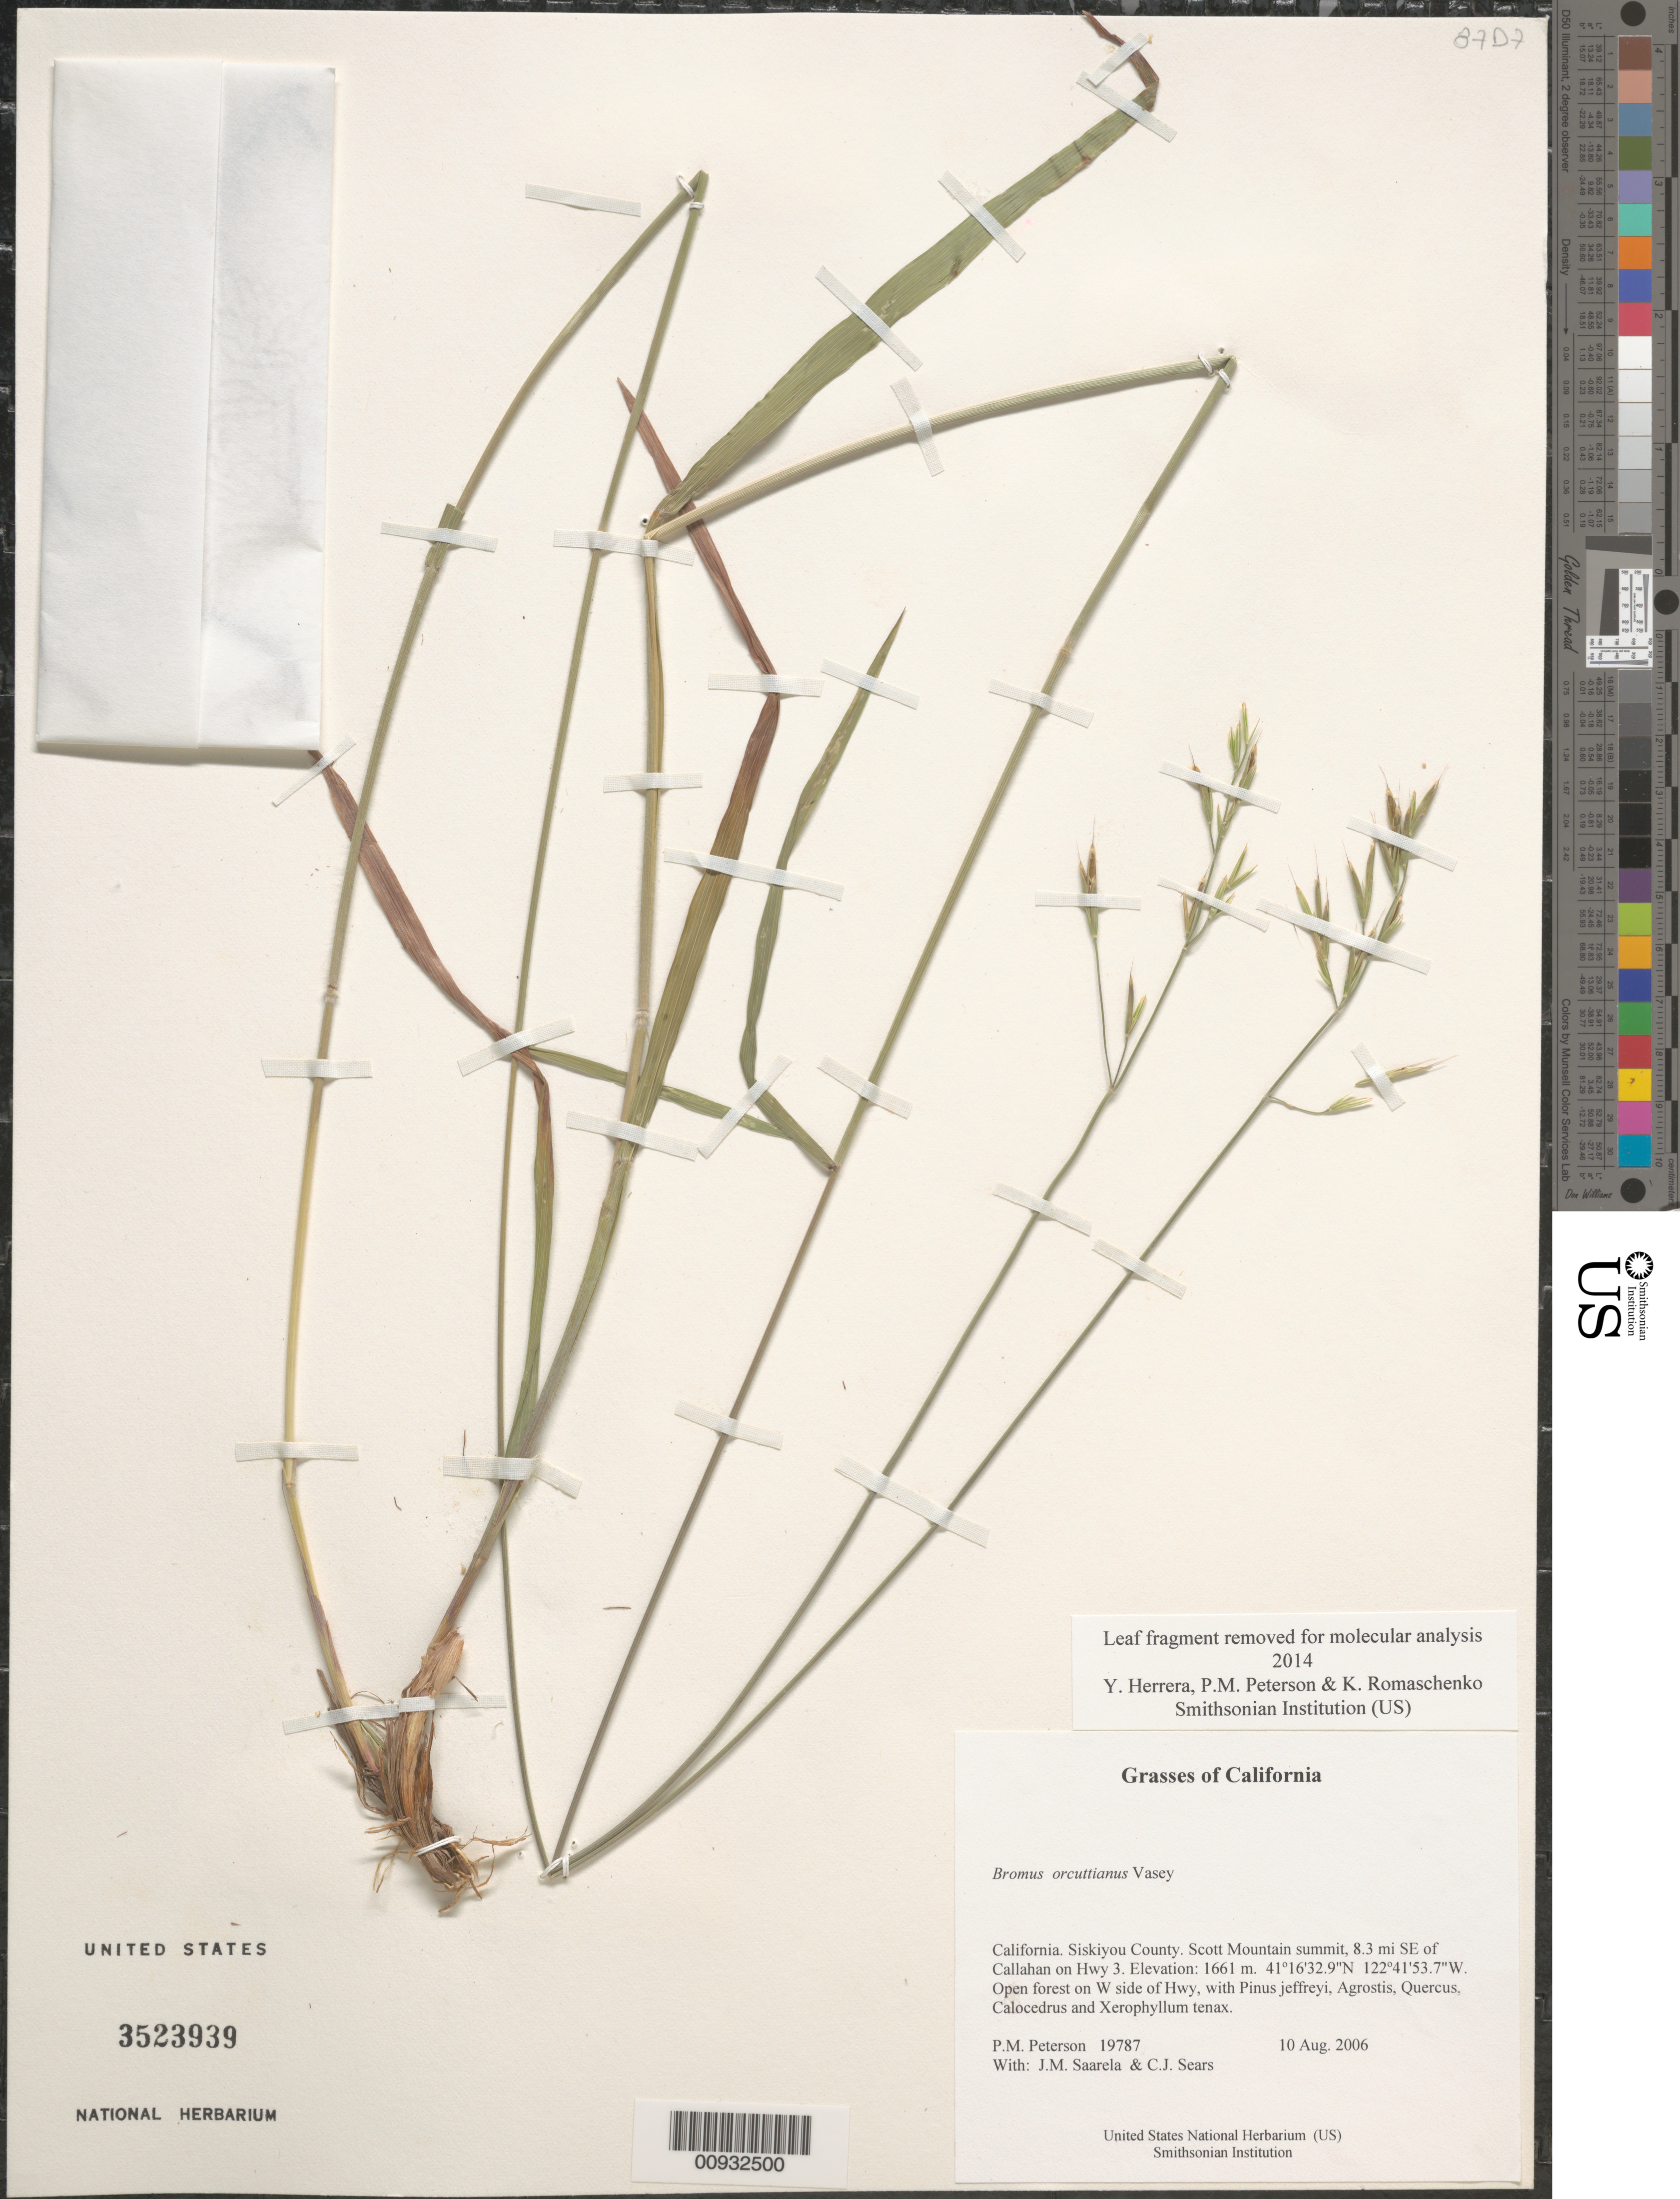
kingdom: Plantae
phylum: Tracheophyta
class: Liliopsida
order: Poales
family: Poaceae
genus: Bromus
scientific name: Bromus orcuttianus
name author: Vasey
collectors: P. M. Peterson, J. Saarela & C. Sears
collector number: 19787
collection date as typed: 10 Aug 2006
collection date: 2006-08-10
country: United States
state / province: California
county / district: Siskiyou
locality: Scott Mountain summit, 8.3 mi SE of Callahan on Hwy 3.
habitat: Open forest on W side of Hwy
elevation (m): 1661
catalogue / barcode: US 3523939